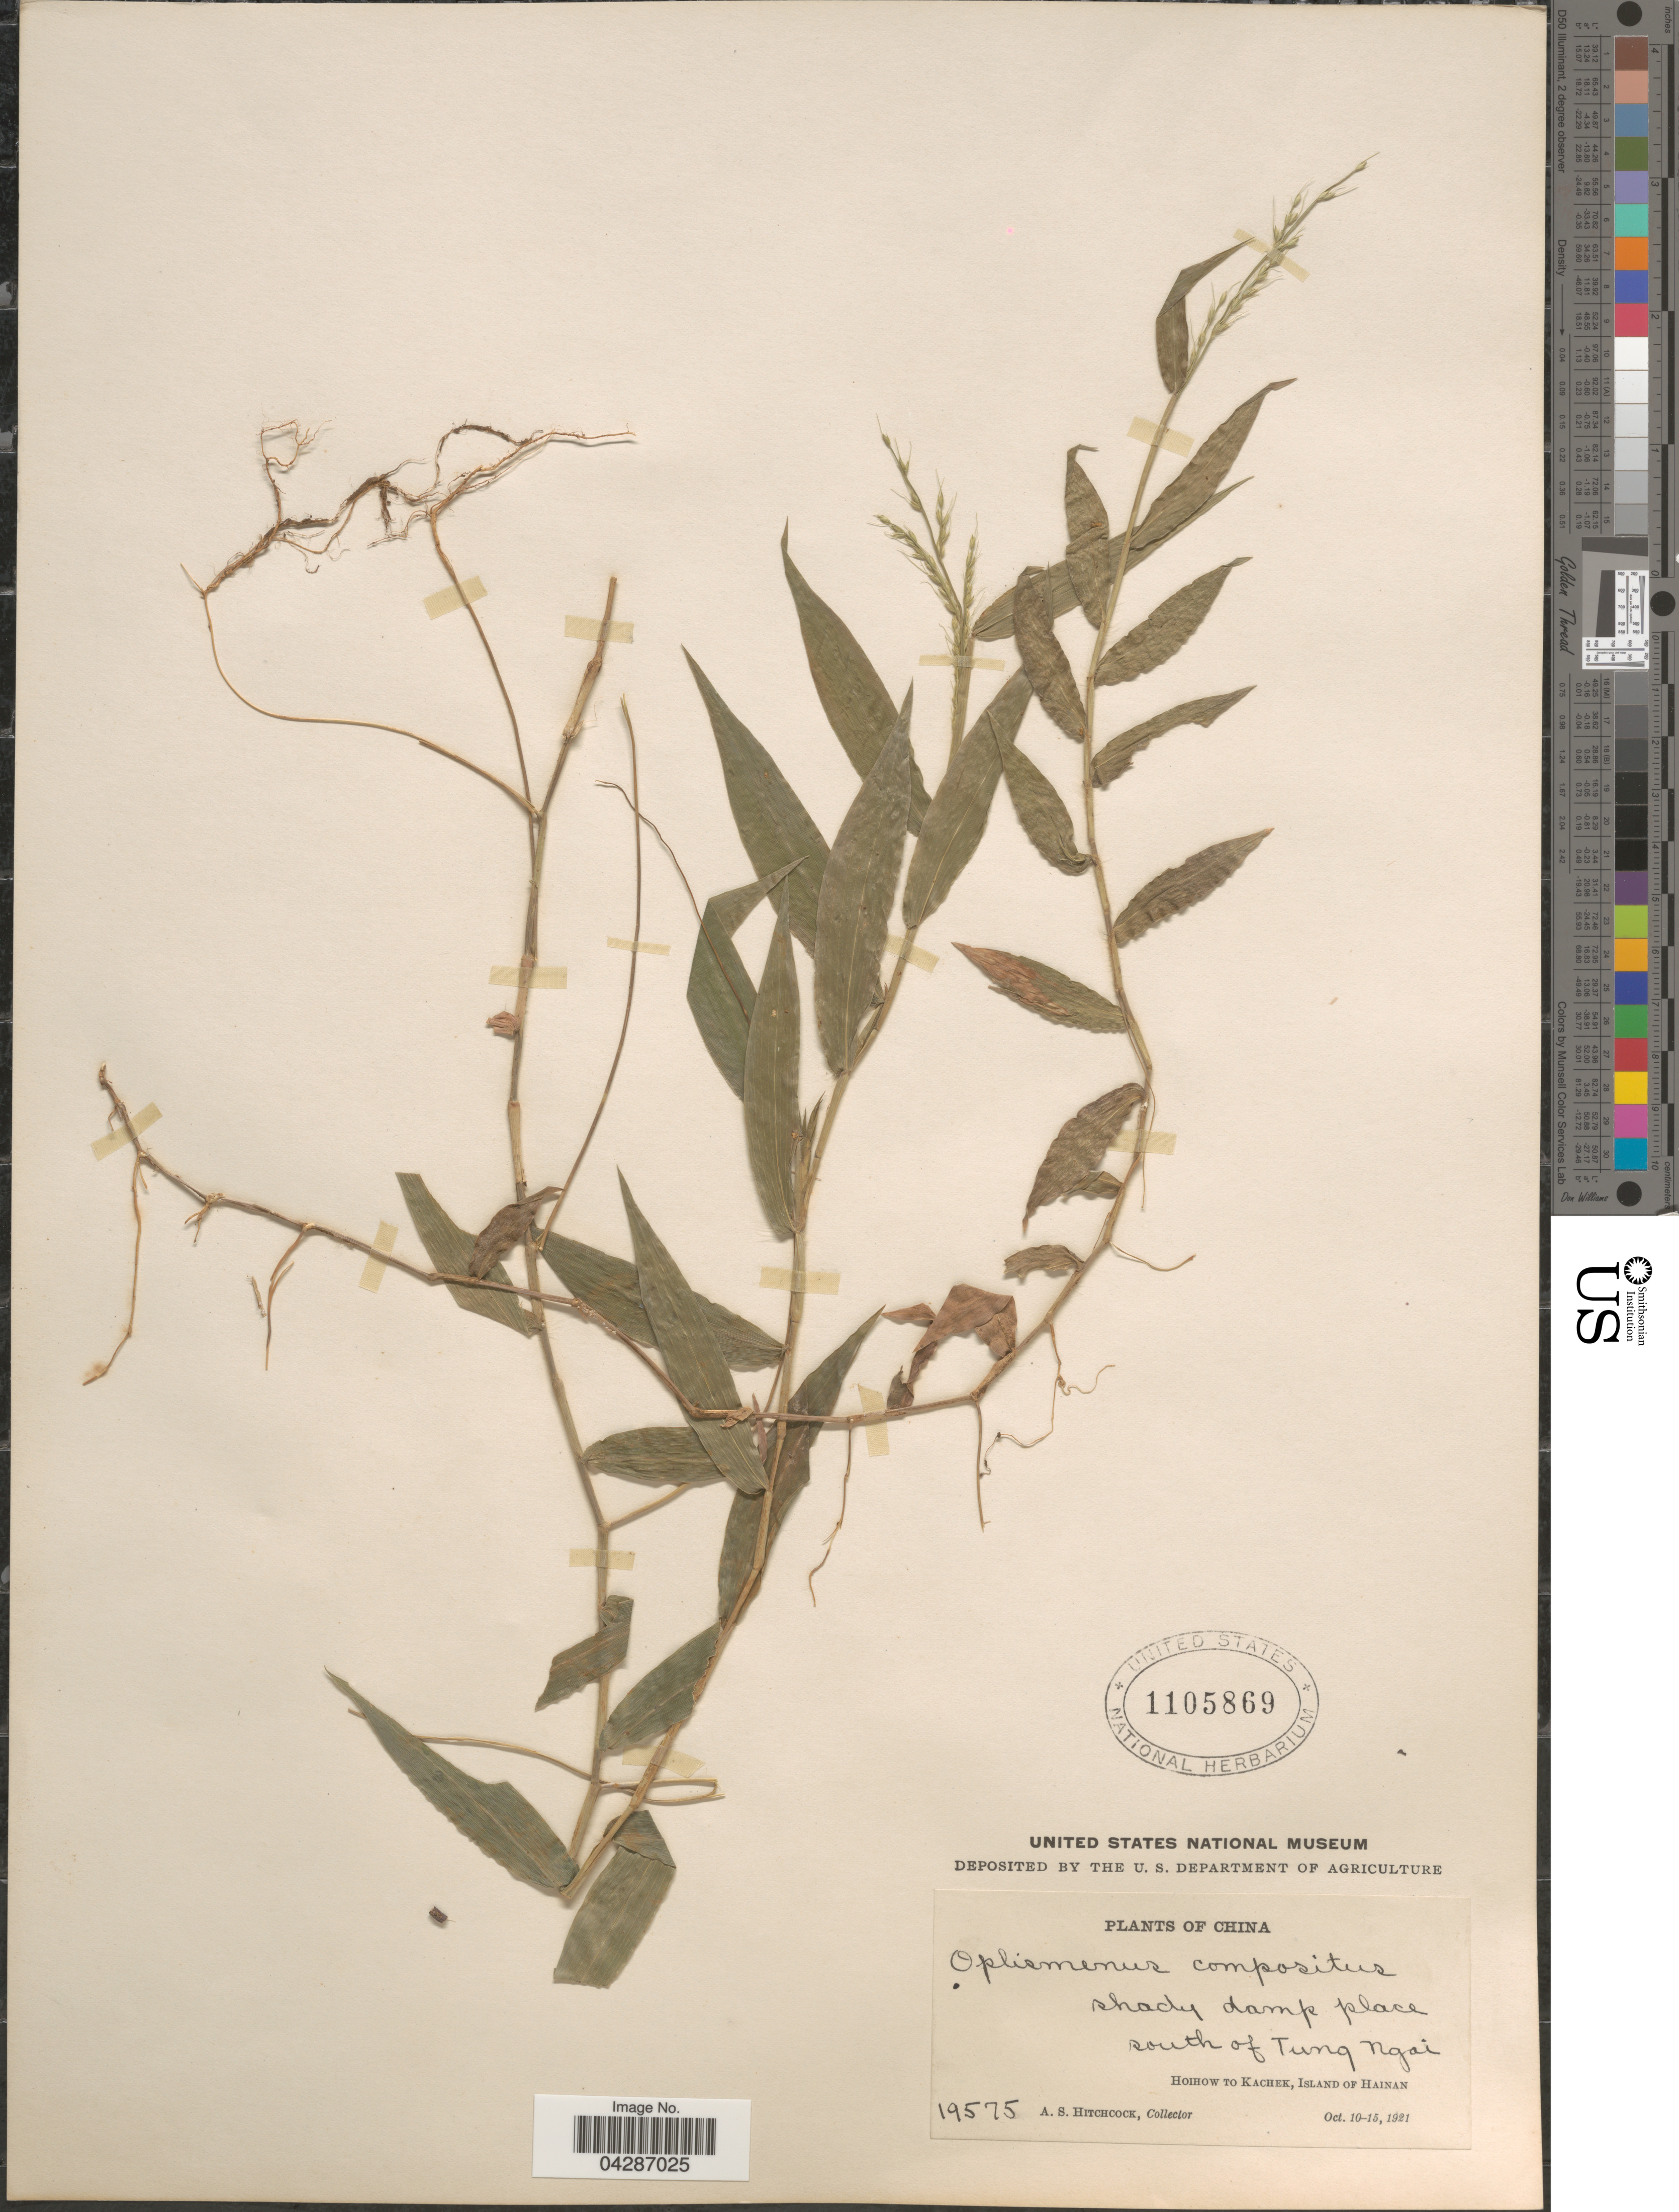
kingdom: Plantae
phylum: Tracheophyta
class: Liliopsida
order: Poales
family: Poaceae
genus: Oplismenus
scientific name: Oplismenus compositus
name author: (L.) P. Beauv.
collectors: A. S. Hitchcock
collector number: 19575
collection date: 1921-10-10/1921-10-15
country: China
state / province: Hainan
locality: Shady damp place south of Tung Ngai. Hoihow to Kachek, Island of Hainan.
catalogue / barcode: US 1105869